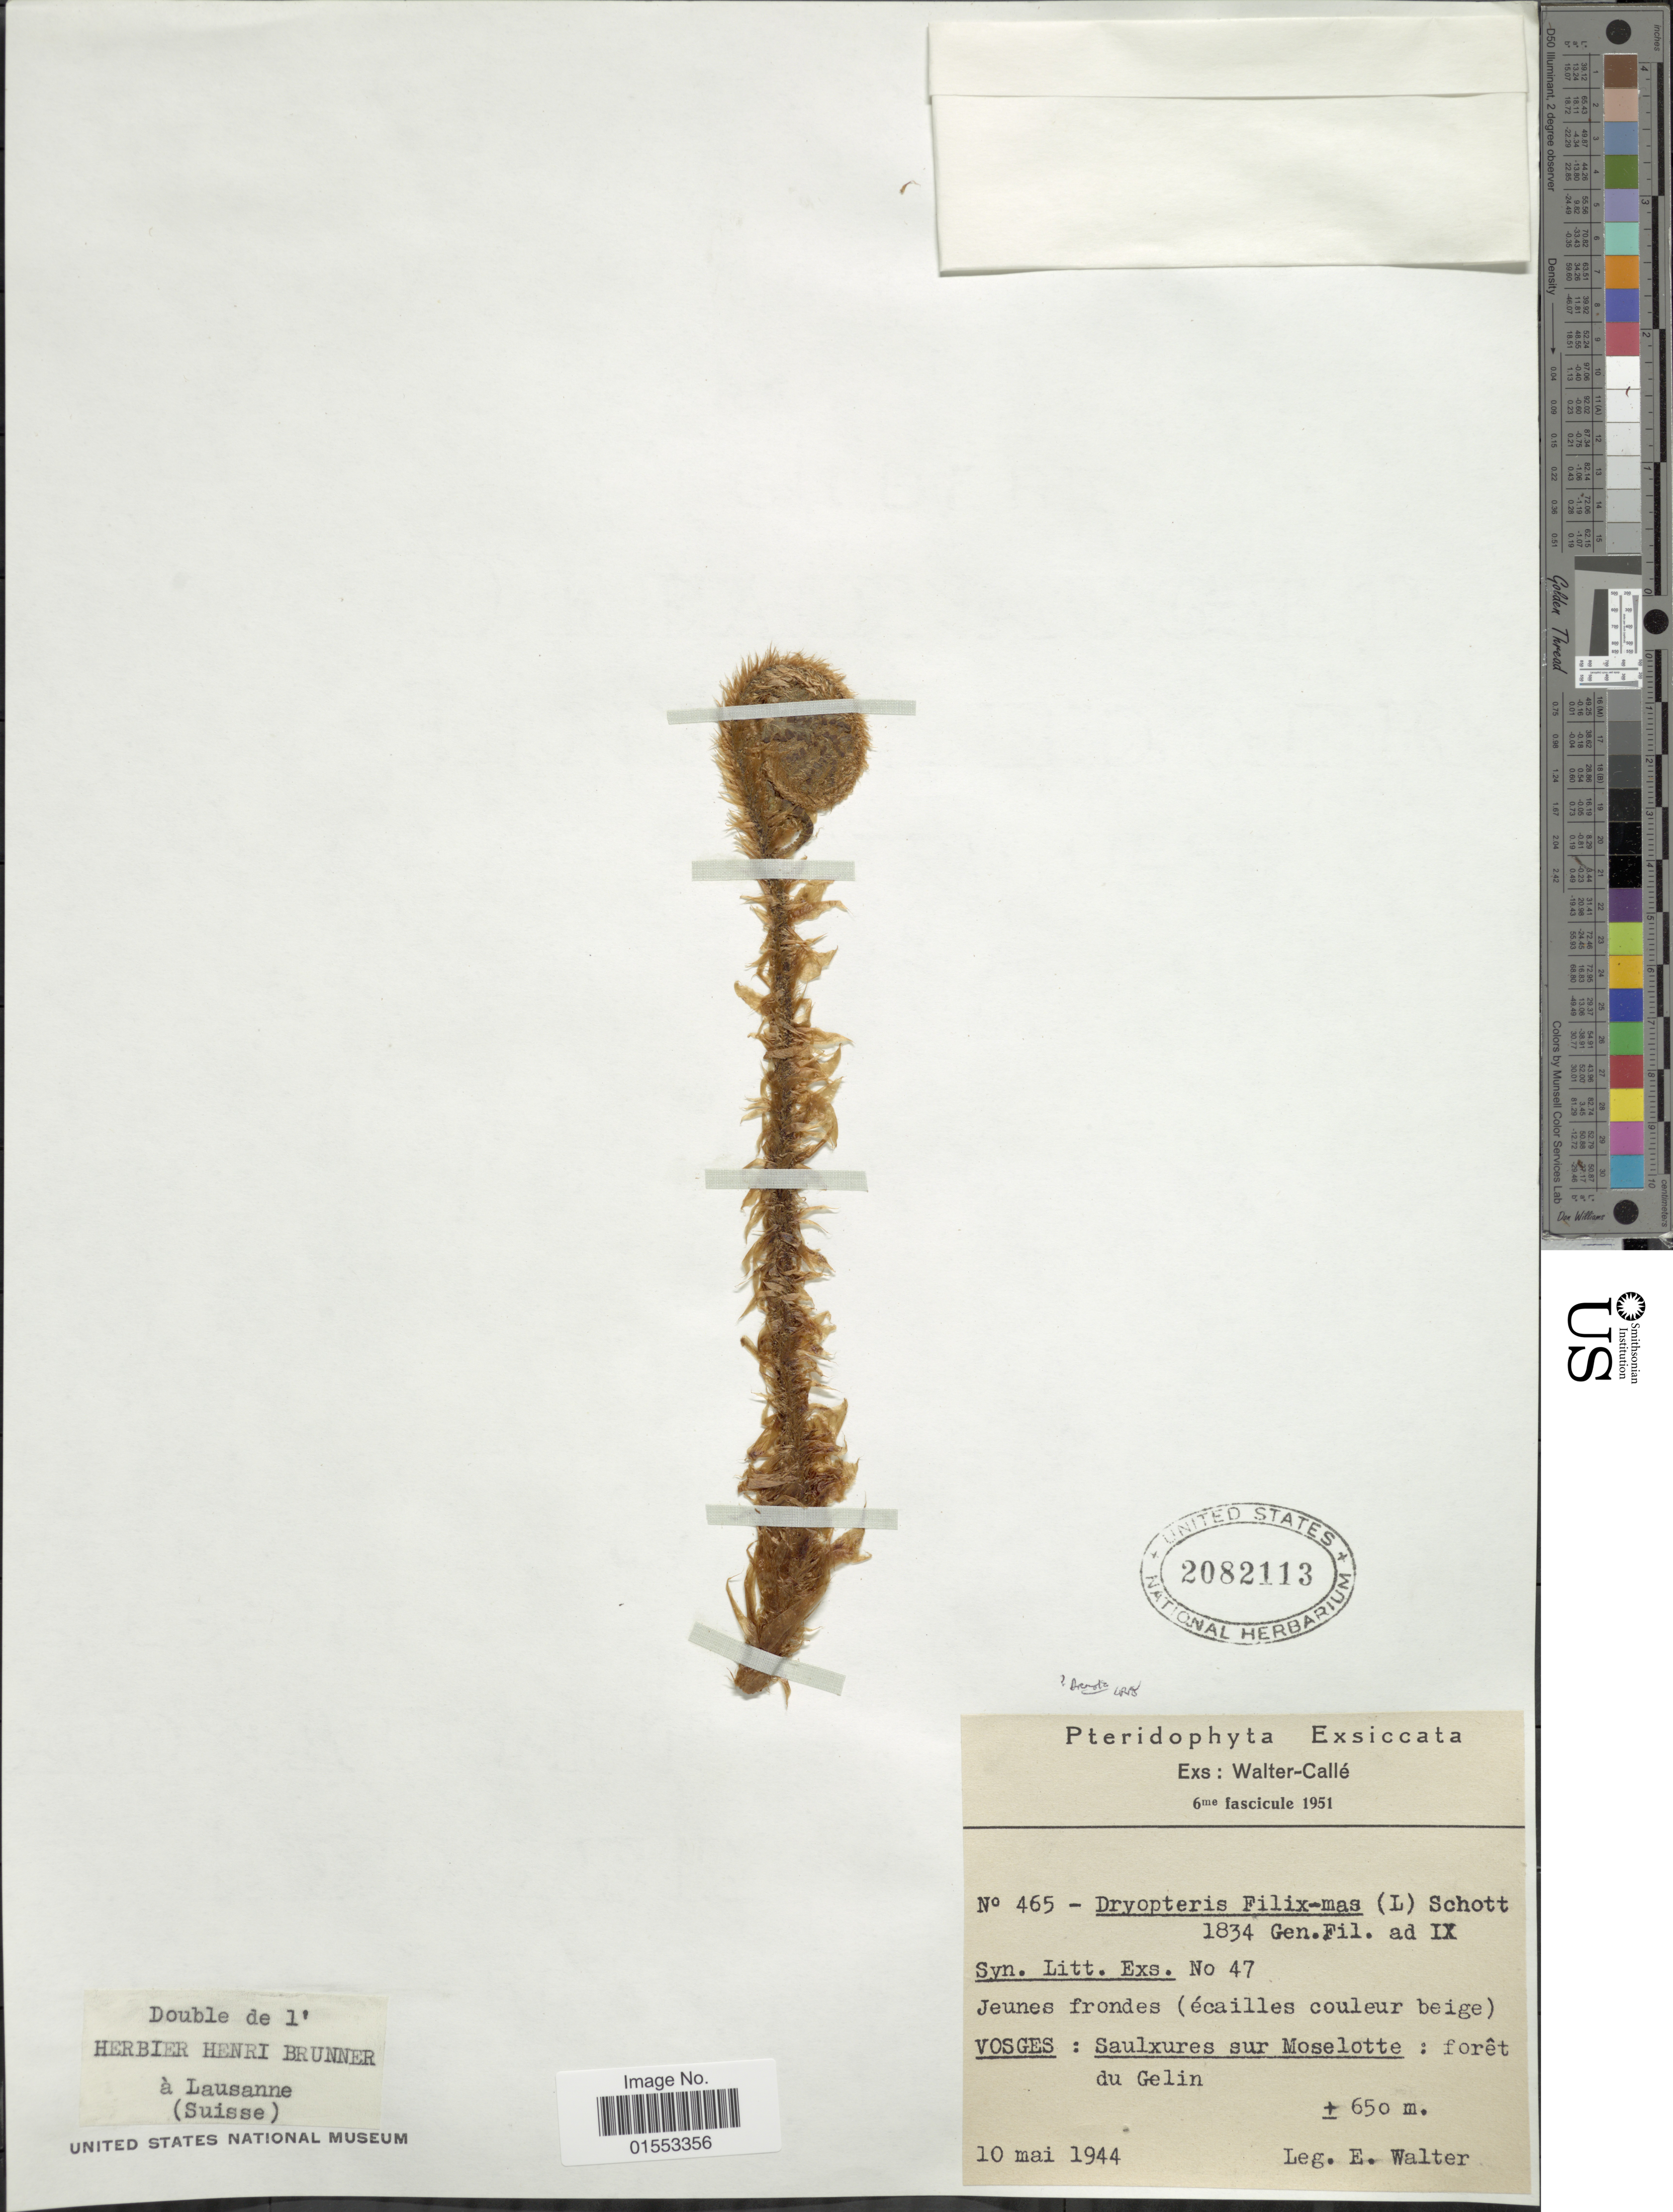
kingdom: Plantae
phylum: Tracheophyta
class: Polypodiopsida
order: Polypodiales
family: Dryopteridaceae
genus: Dryopteris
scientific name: Dryopteris filix-mas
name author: (L.) Schott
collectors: E. Walter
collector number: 465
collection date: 1944-05-10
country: France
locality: Vosges: Saulxures sur Moselotte: foret du Gelin.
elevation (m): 650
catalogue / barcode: US 2082113